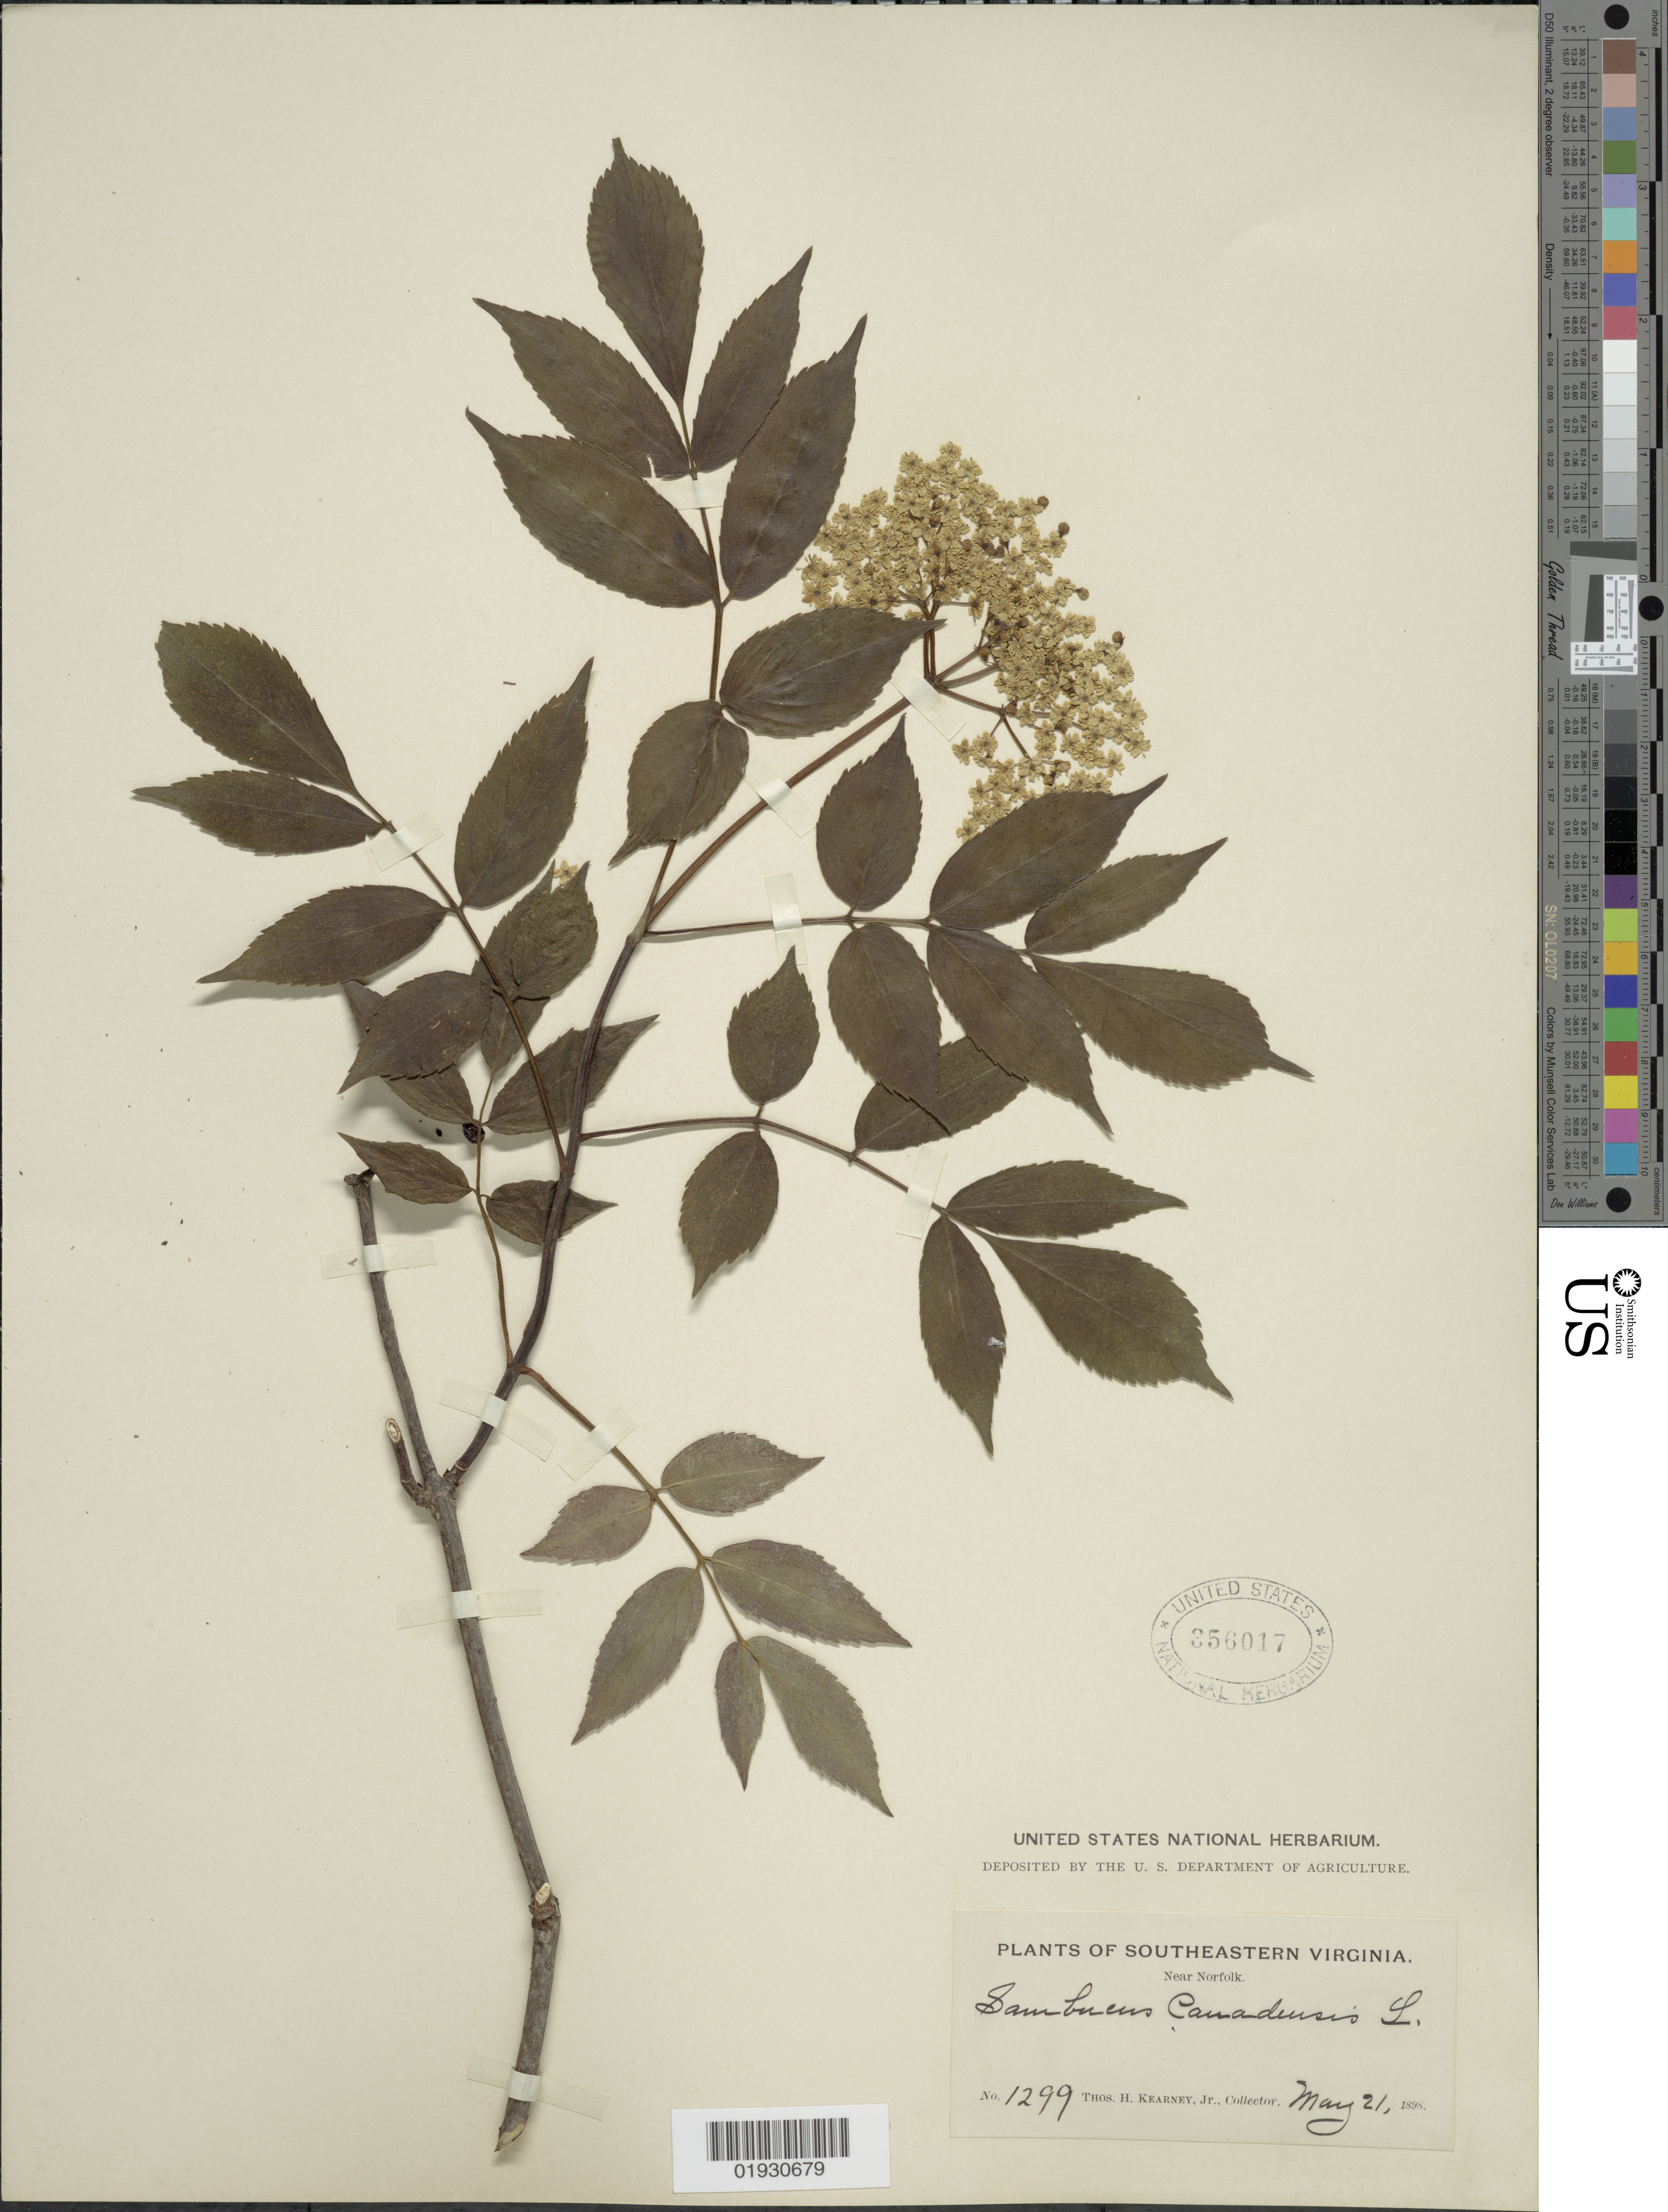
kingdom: Plantae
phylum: Tracheophyta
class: Magnoliopsida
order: Dipsacales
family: Viburnaceae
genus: Sambucus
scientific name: Sambucus canadensis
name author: L.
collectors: T. H. Kearney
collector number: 1299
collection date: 1898-05-21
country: United States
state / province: Virginia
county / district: City of Norfolk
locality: Southeastern Virginia, Near Norfolk.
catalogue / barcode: US 356017